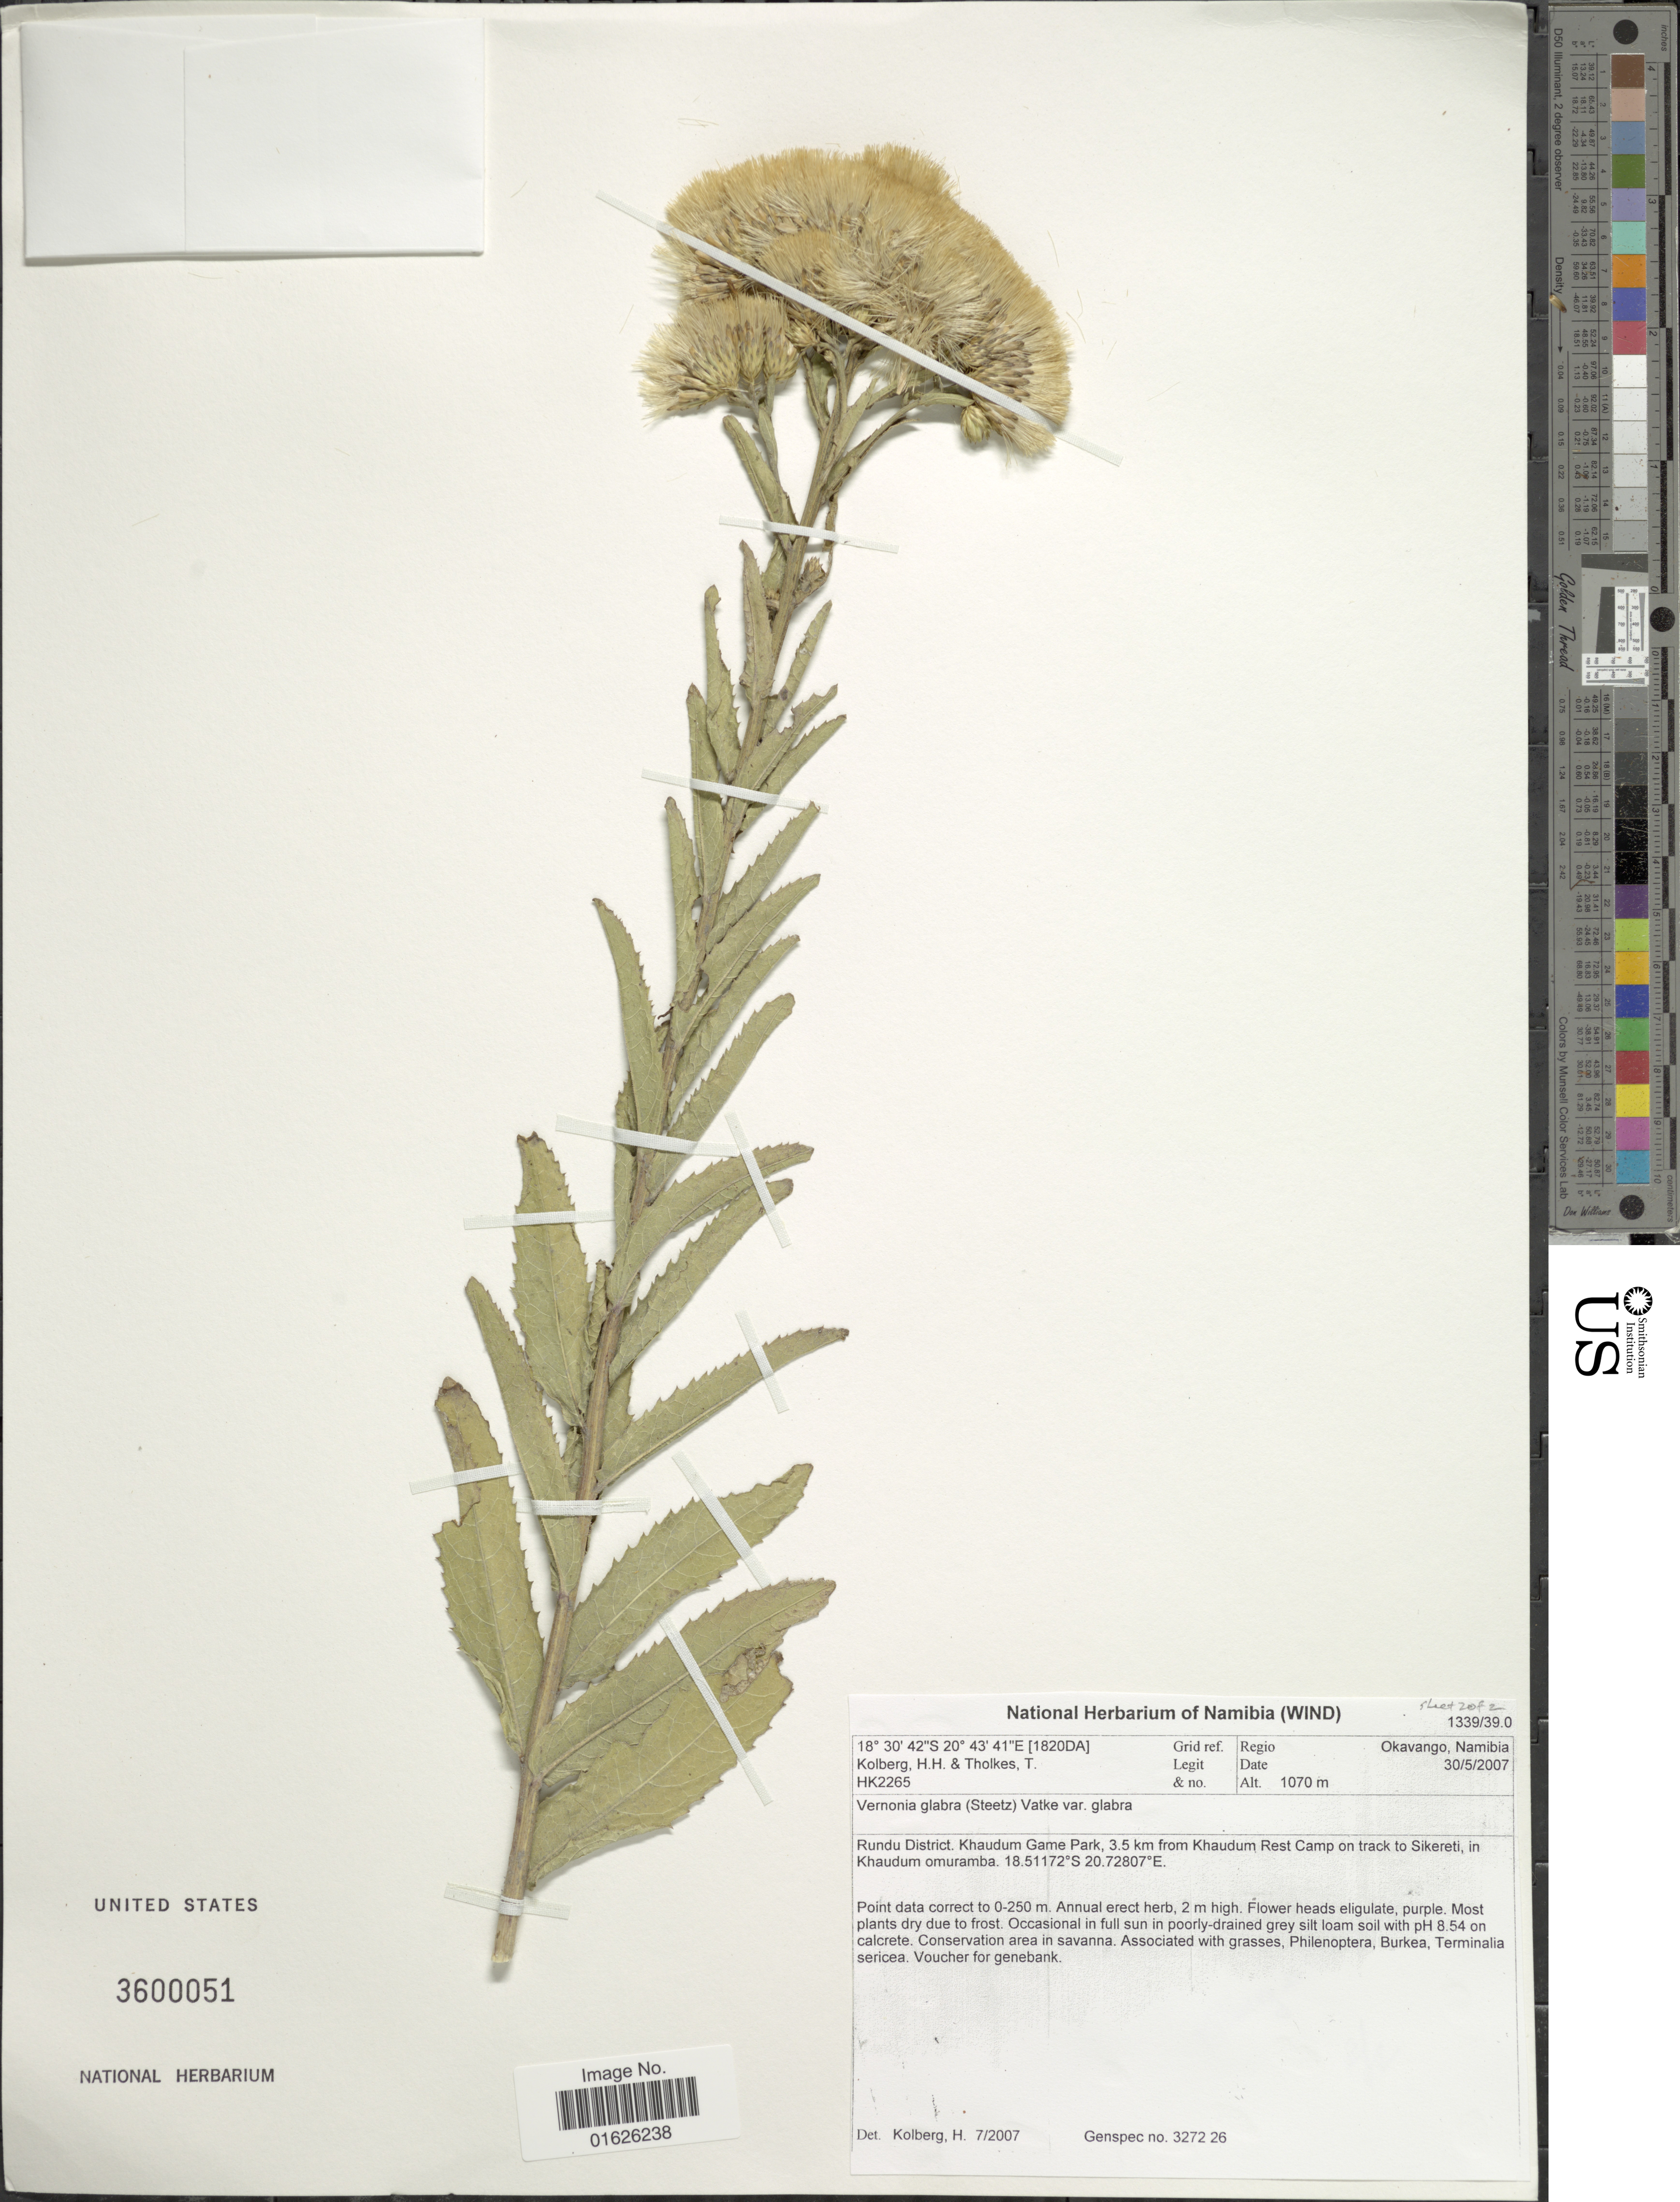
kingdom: Plantae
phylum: Tracheophyta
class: Magnoliopsida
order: Asterales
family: Asteraceae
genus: Linzia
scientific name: Linzia glabra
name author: Steetz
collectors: H. H. Kolberg & T. Tholkes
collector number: HK2265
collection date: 2007-05-30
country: Namibia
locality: Okavango, Namibia, Rundu District, Khaudum Game Park, 3.5 km from Khaudum Rest Camp on track to Sikereti, in Khaudum Omuramba, 18.51172° S , 2072807° E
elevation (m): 1070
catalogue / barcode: US 3600051